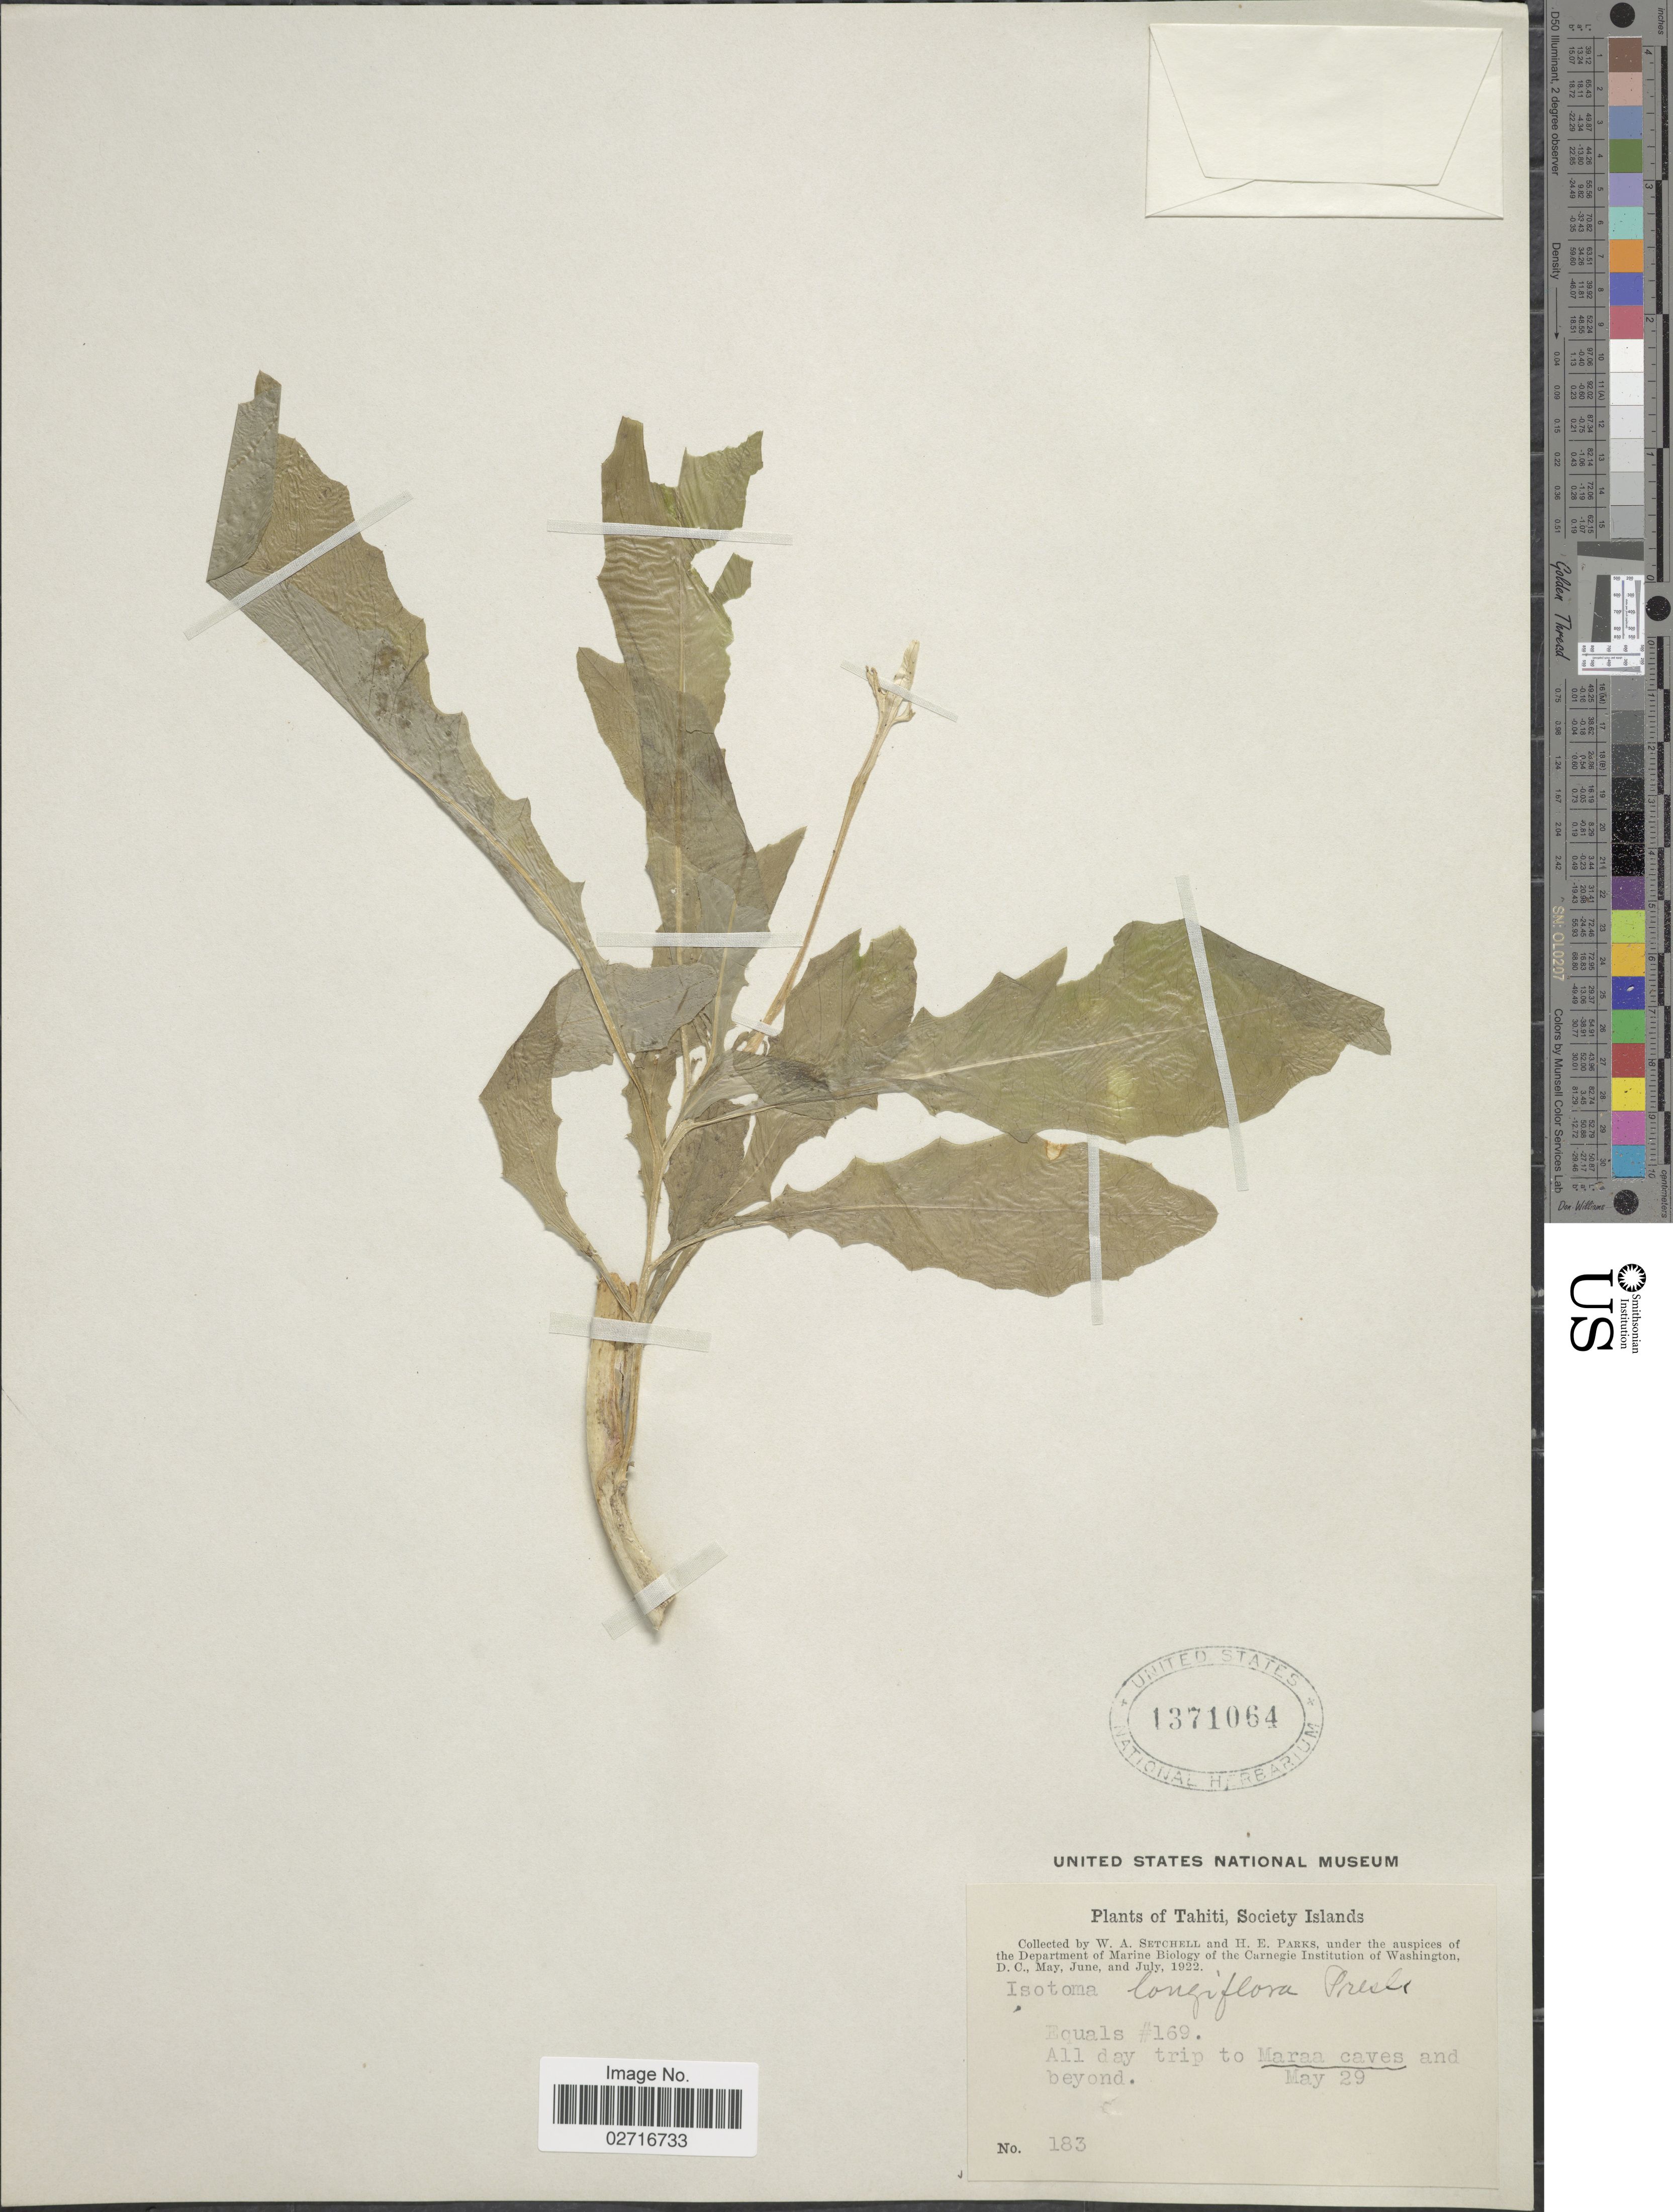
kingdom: Plantae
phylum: Tracheophyta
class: Magnoliopsida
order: Asterales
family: Campanulaceae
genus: Hippobroma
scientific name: Hippobroma longiflora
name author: (L.) G. Don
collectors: W. Setchell & H. E. Parks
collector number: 183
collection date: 1922-05/1922-07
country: French Polynesia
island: Tahiti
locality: Tahiti, Society Islands, all day trip to Maraa caves and beyond.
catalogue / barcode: US 1371064